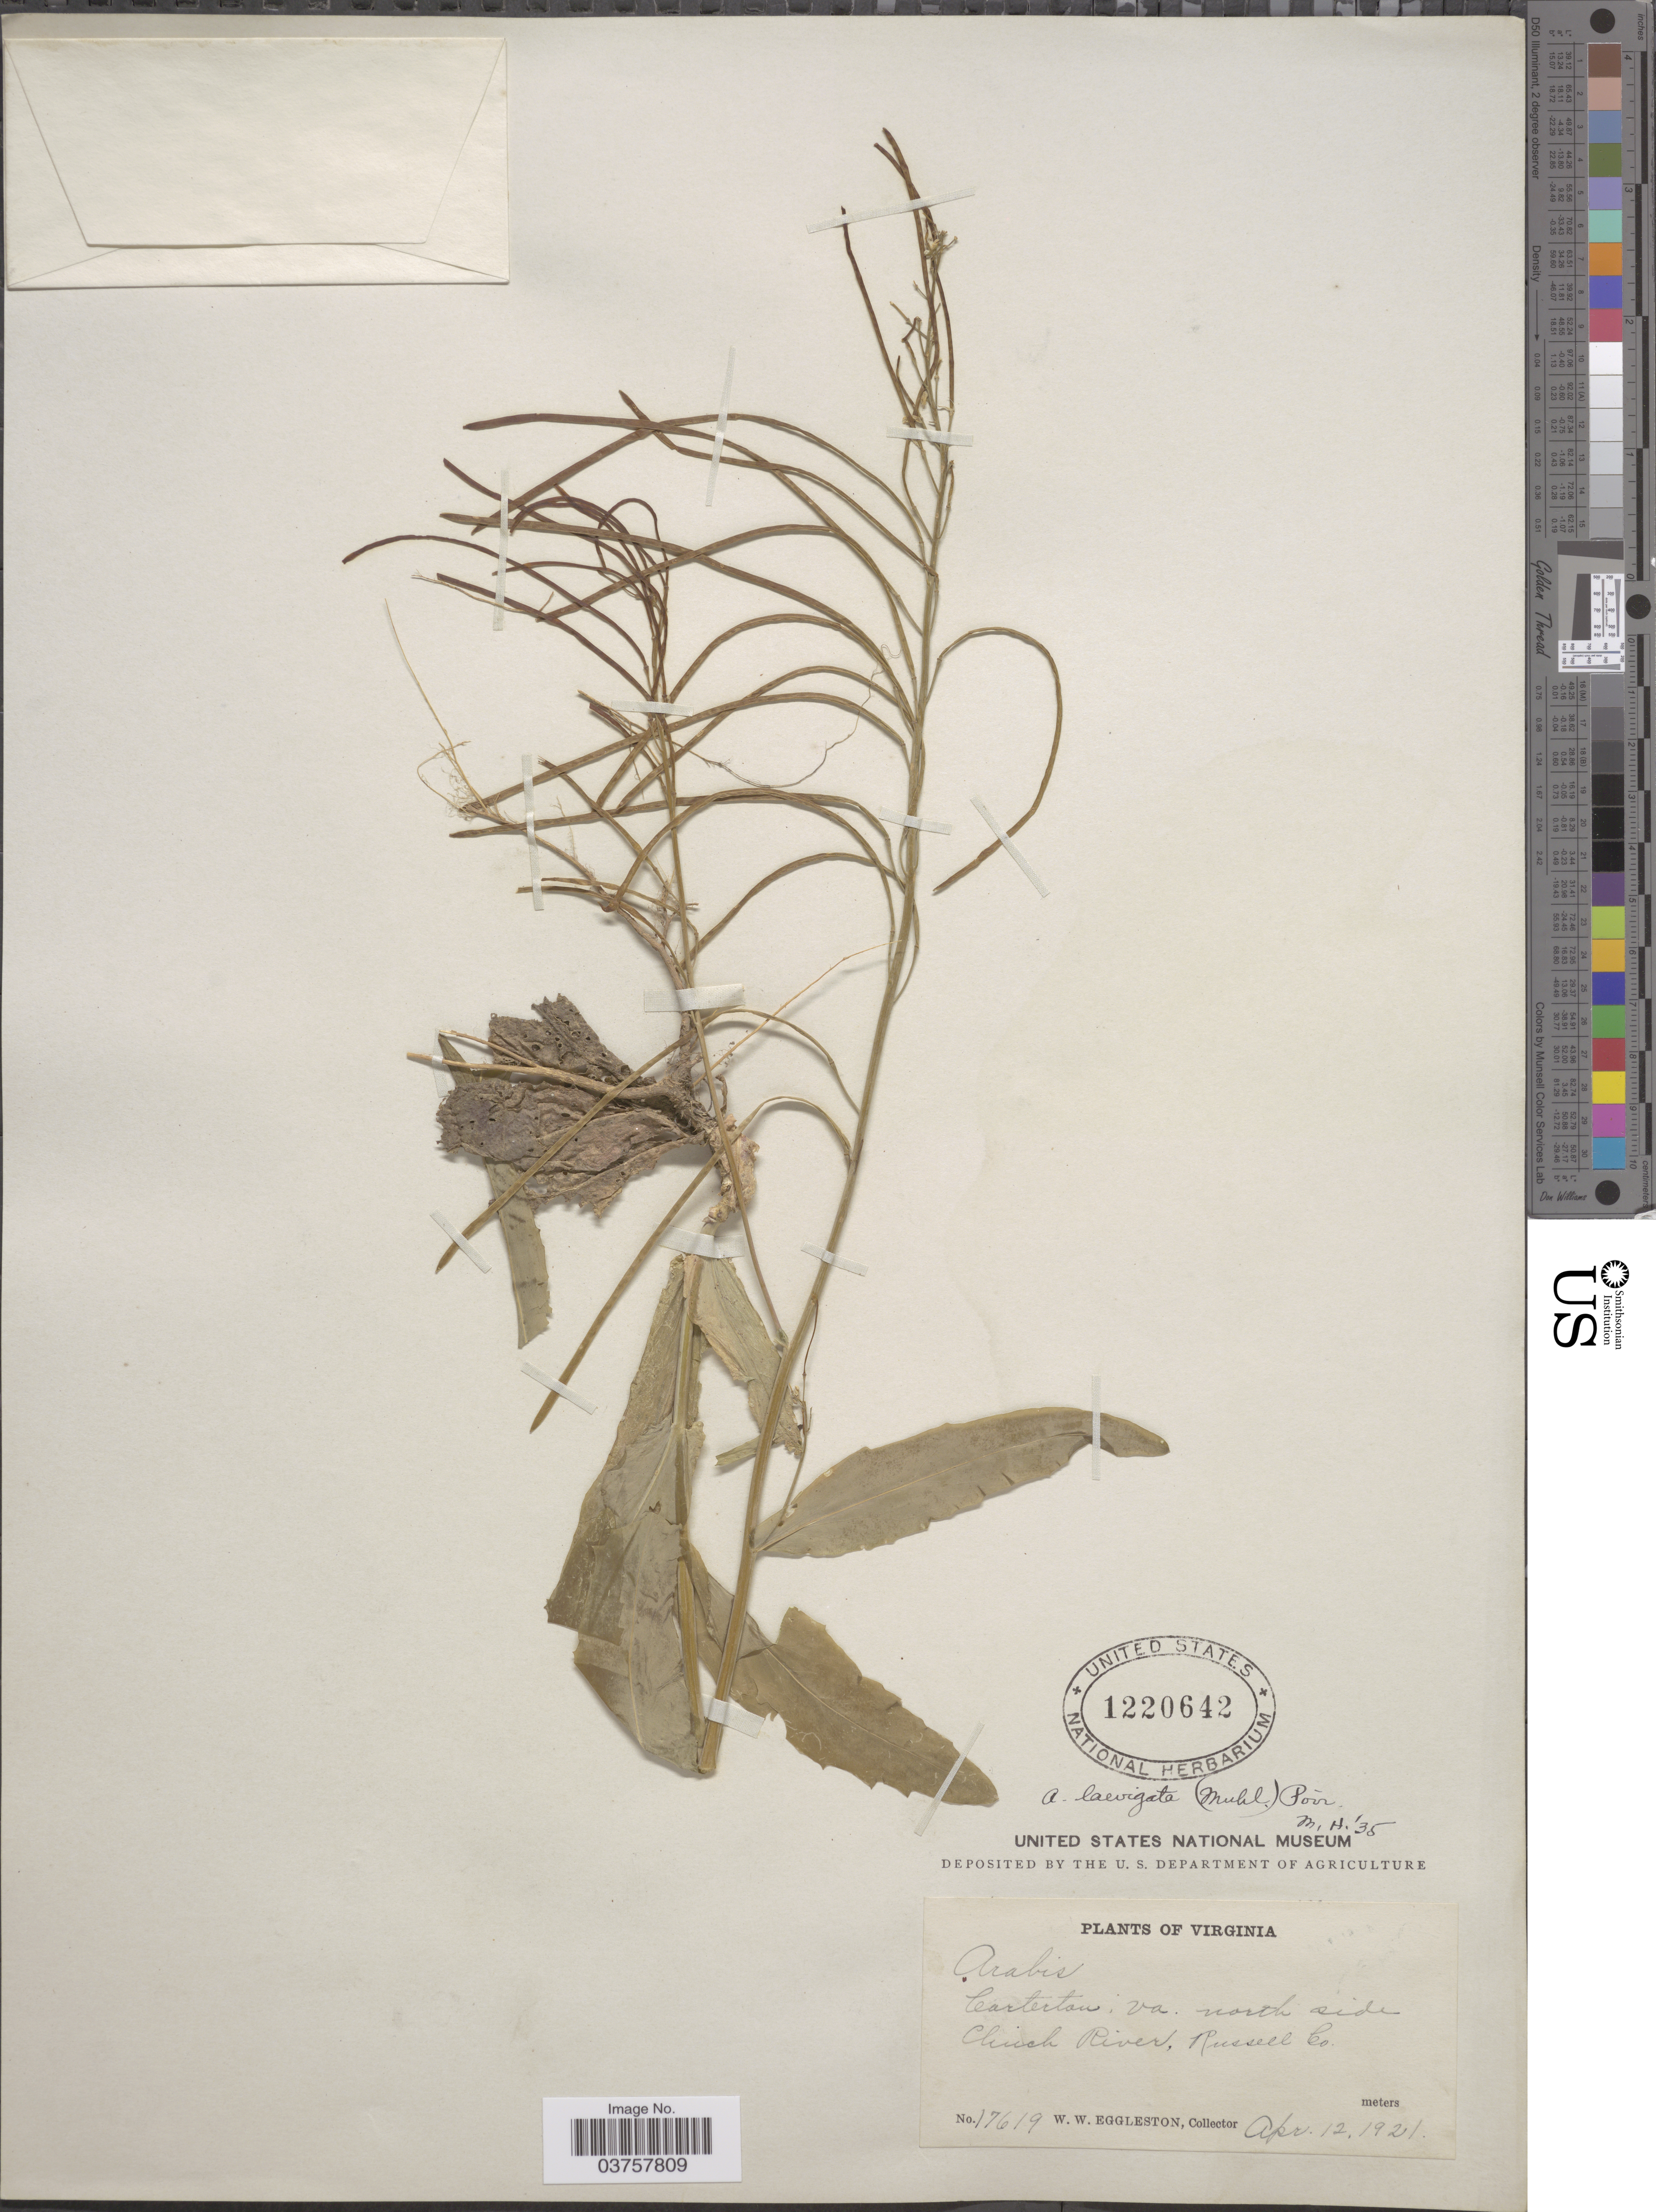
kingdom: Plantae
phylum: Tracheophyta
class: Magnoliopsida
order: Brassicales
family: Brassicaceae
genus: Arabis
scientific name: Arabis laevigata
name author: (Muhl. ex Willd.) Poir.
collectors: W. W. Eggleston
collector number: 17619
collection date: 1921-04-12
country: United States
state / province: Virginia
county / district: Russell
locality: Carterton; Va. north side Clinch River.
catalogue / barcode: US 1220642